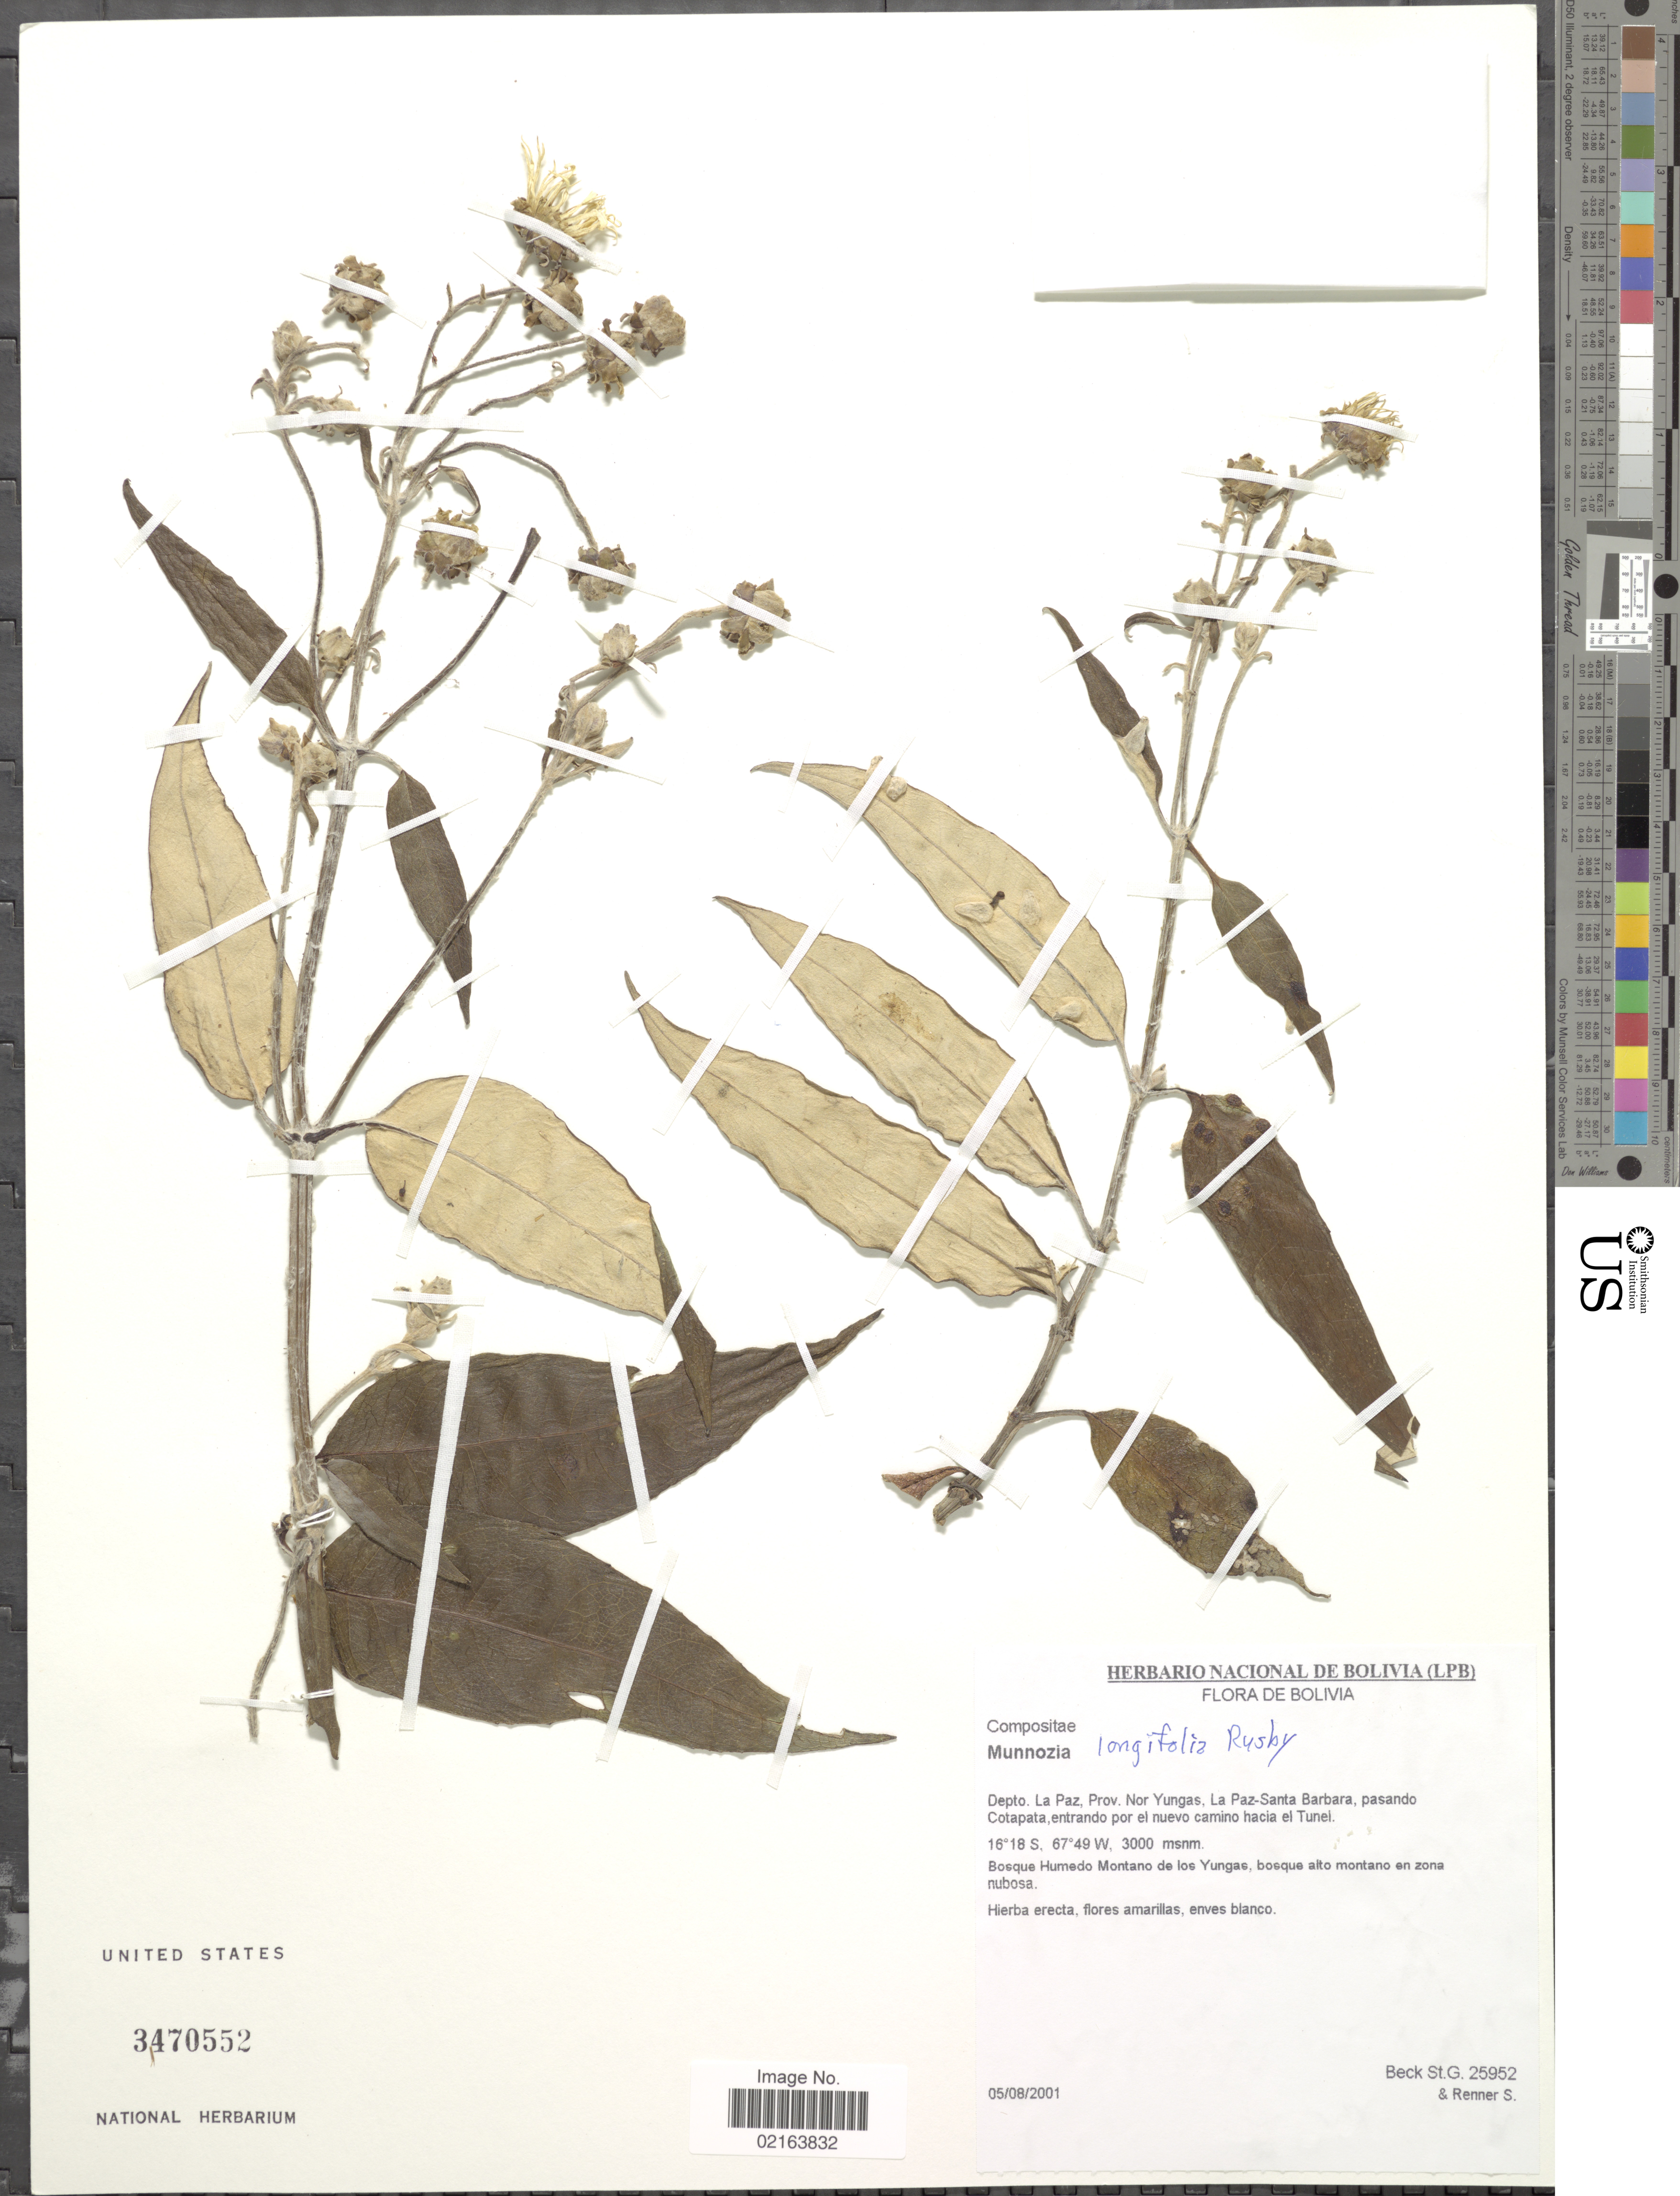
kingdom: Plantae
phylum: Tracheophyta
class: Magnoliopsida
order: Asterales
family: Asteraceae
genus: Munnozia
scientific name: Munnozia longifolia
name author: Rusby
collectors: S. G. Beck & S. S. Renner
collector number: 25952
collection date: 2001-08-05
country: Bolivia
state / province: La Paz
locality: Depto. La Paz, Prov. Nor Yungas, La Paz-Santa Barbara, pasando Cotopata, entrando por el nuevo camino hacia el Tunel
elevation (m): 3000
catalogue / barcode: US 3470552